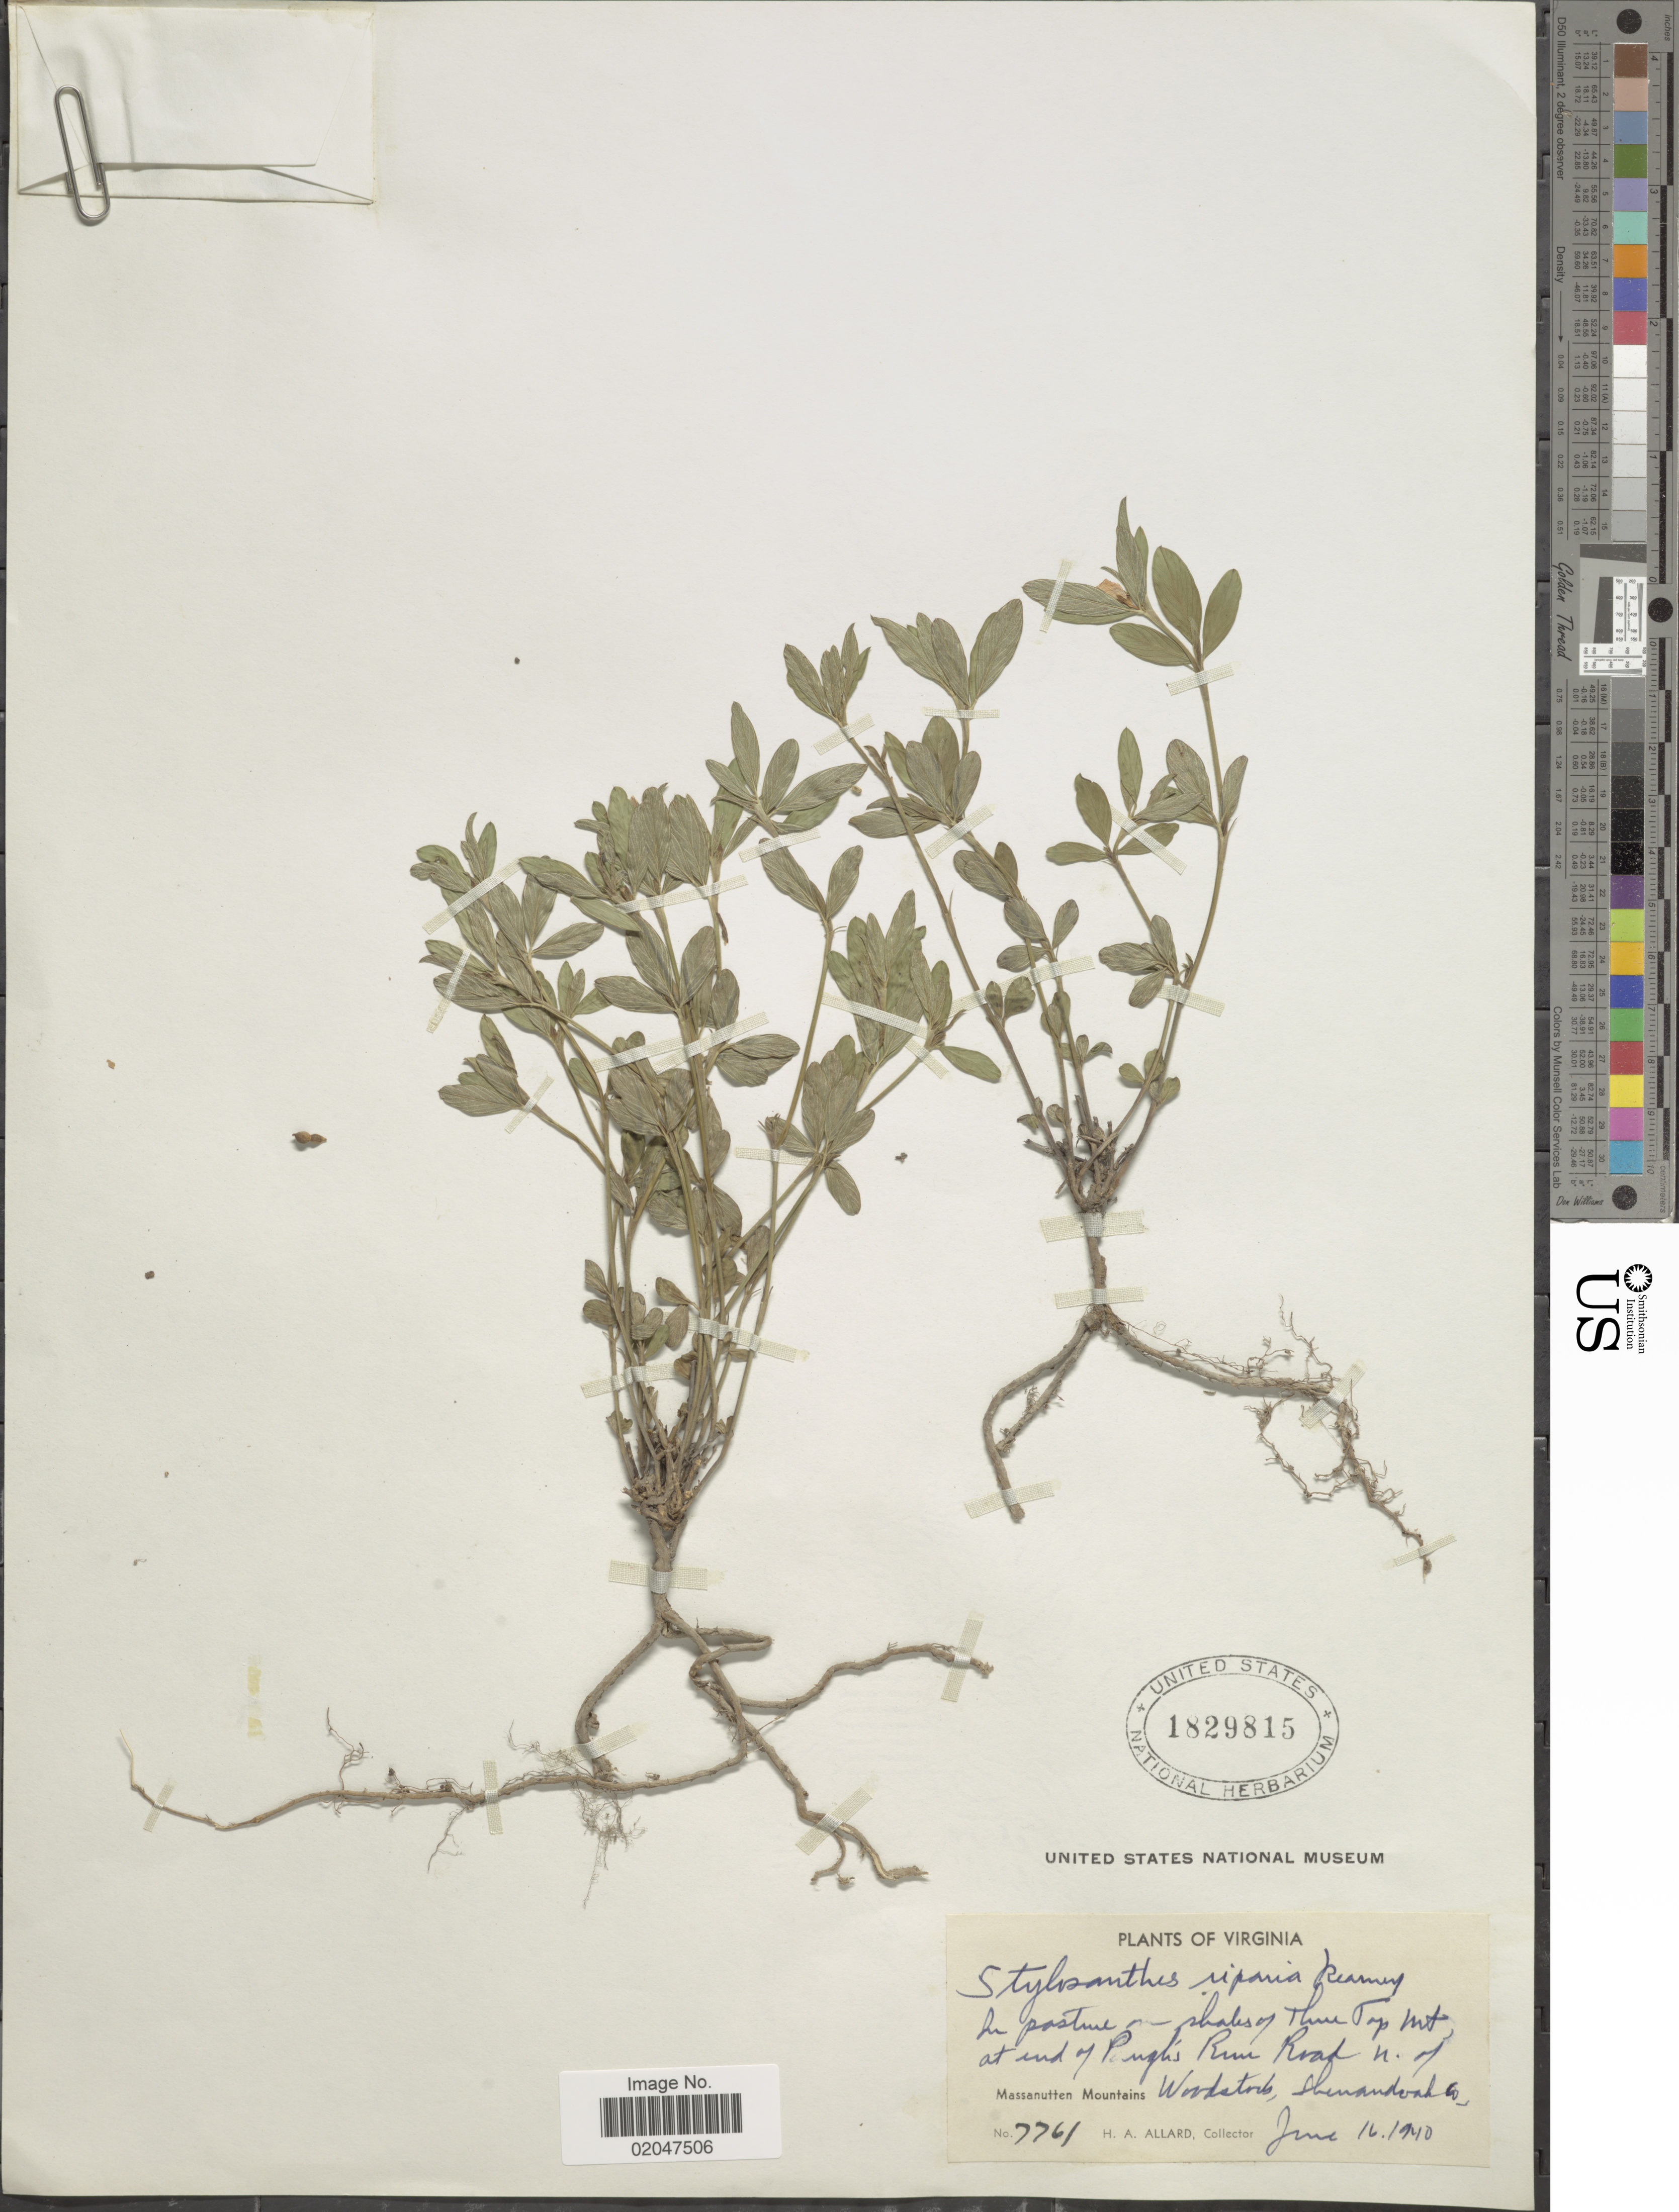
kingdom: Plantae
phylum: Tracheophyta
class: Magnoliopsida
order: Fabales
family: Fabaceae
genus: Stylosanthes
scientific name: Stylosanthes biflora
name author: (L.) Britton et al.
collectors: H. A. Allard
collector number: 7761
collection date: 1940-06-16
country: United States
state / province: Virginia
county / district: Shenandoah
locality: In pastures on shales of Three Top Mt., at end of the Pugh's Run Road. N. of Woodstock, Shenandoah Co. Massanutten Mountains.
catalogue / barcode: US 1829815